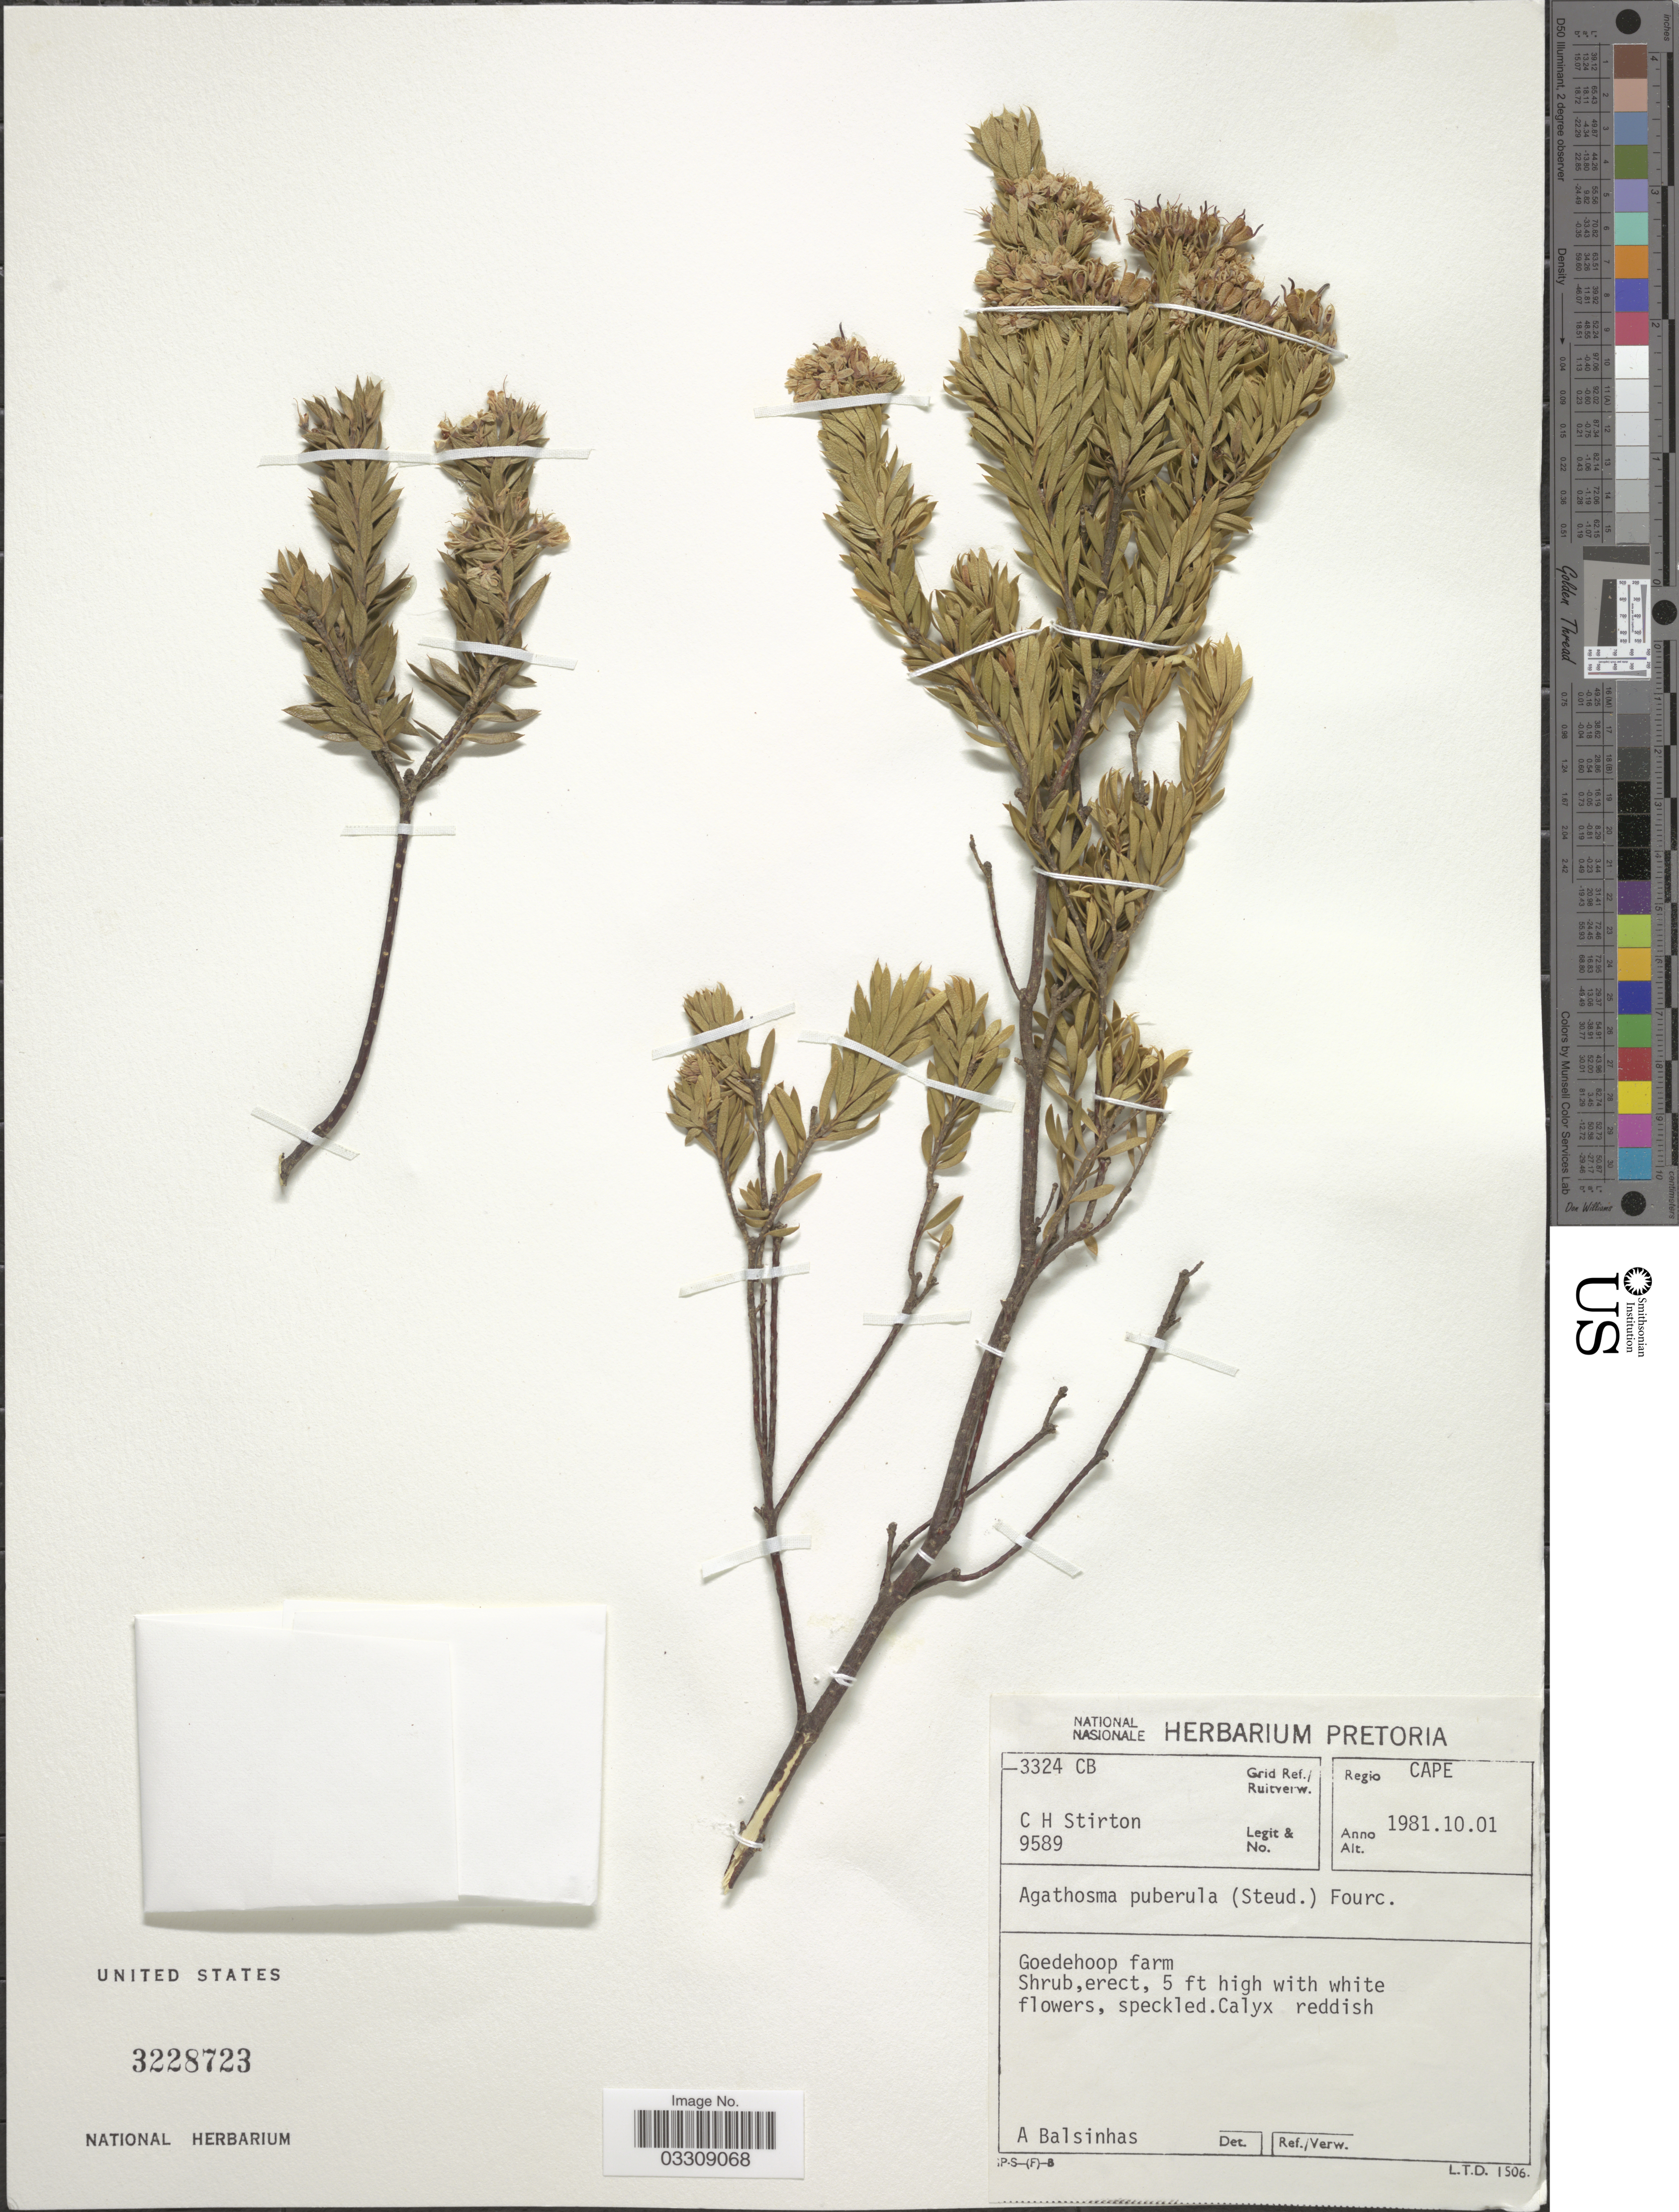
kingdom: Plantae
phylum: Tracheophyta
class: Magnoliopsida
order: Sapindales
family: Rutaceae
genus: Agathosma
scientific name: Agathosma puberula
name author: Fourc.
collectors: C. H. Stirton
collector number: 9589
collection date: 1981-10-01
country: South Africa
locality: Regio Cape. Grid Ref./ Ruitverw. 3324 CB. Goedehoop farm.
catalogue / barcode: US 3228723